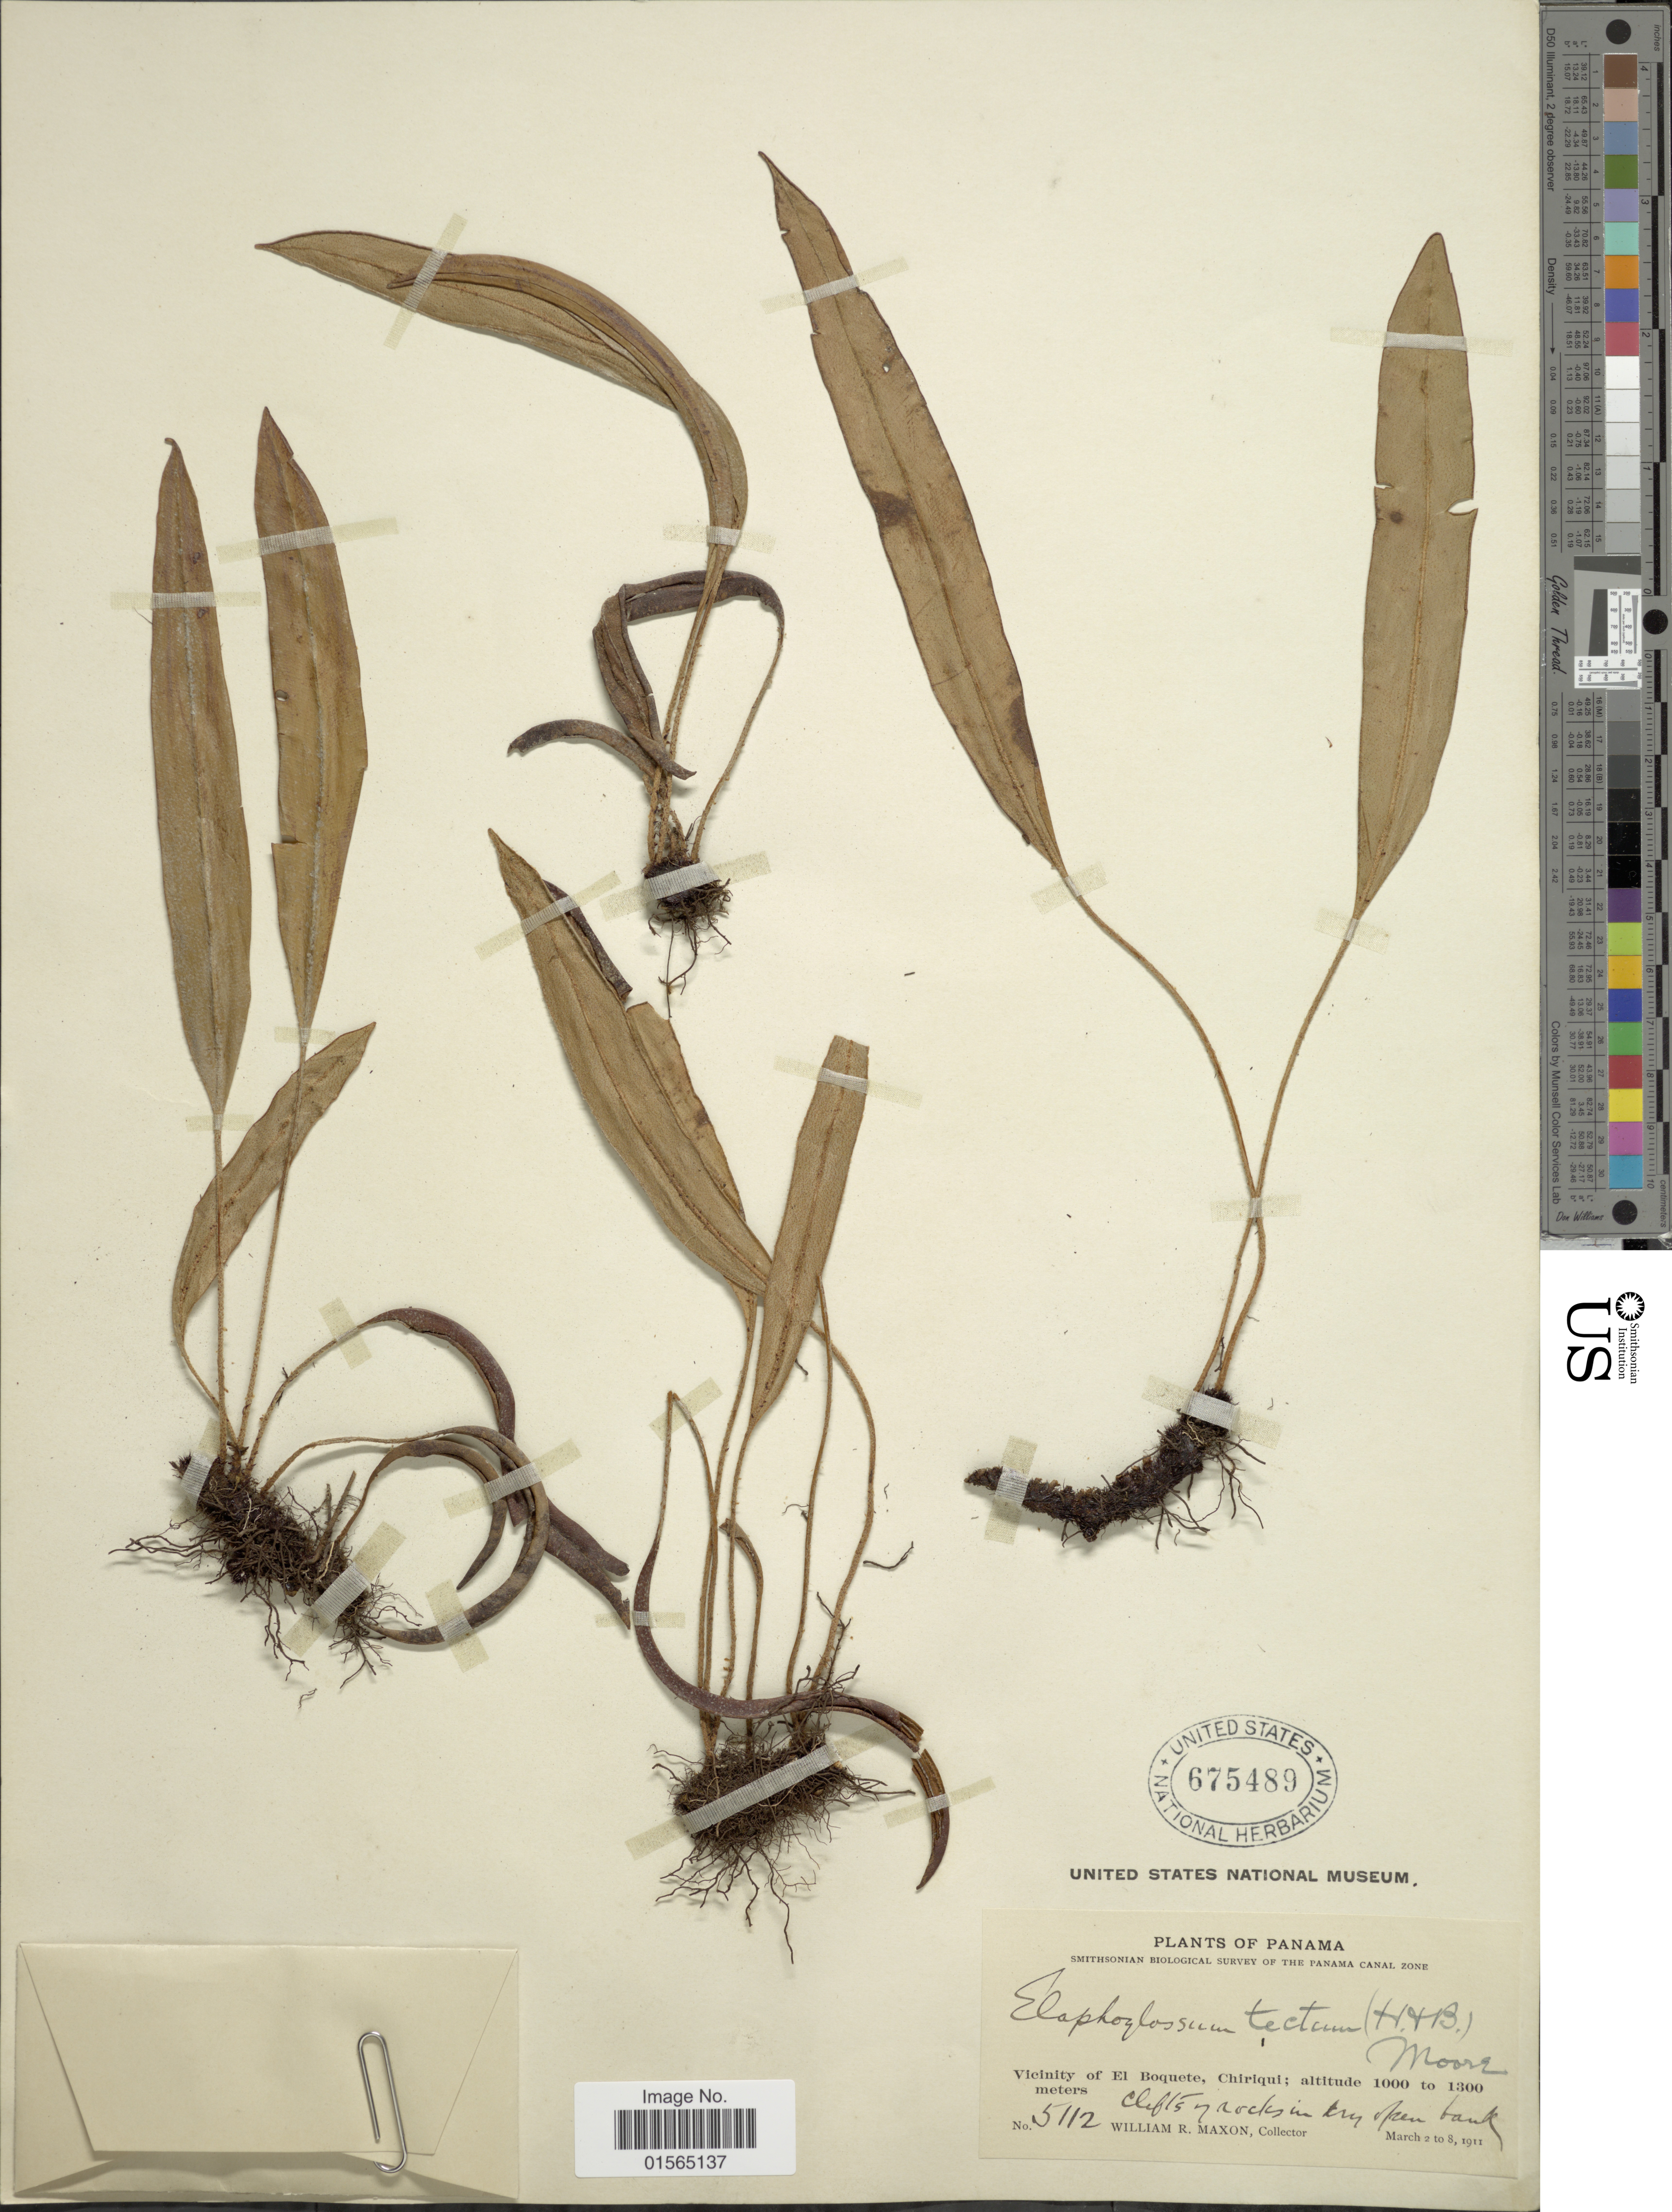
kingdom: Plantae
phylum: Tracheophyta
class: Polypodiopsida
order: Polypodiales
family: Dryopteridaceae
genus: Elaphoglossum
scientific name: Elaphoglossum tectum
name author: (Humb. & Bonpl.) Moore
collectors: W. R. Maxon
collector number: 5112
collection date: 1911-03-02/1911-03-08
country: Panama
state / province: Chiriqui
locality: Vicinity of El Boquete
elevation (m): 1000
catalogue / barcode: US 675489